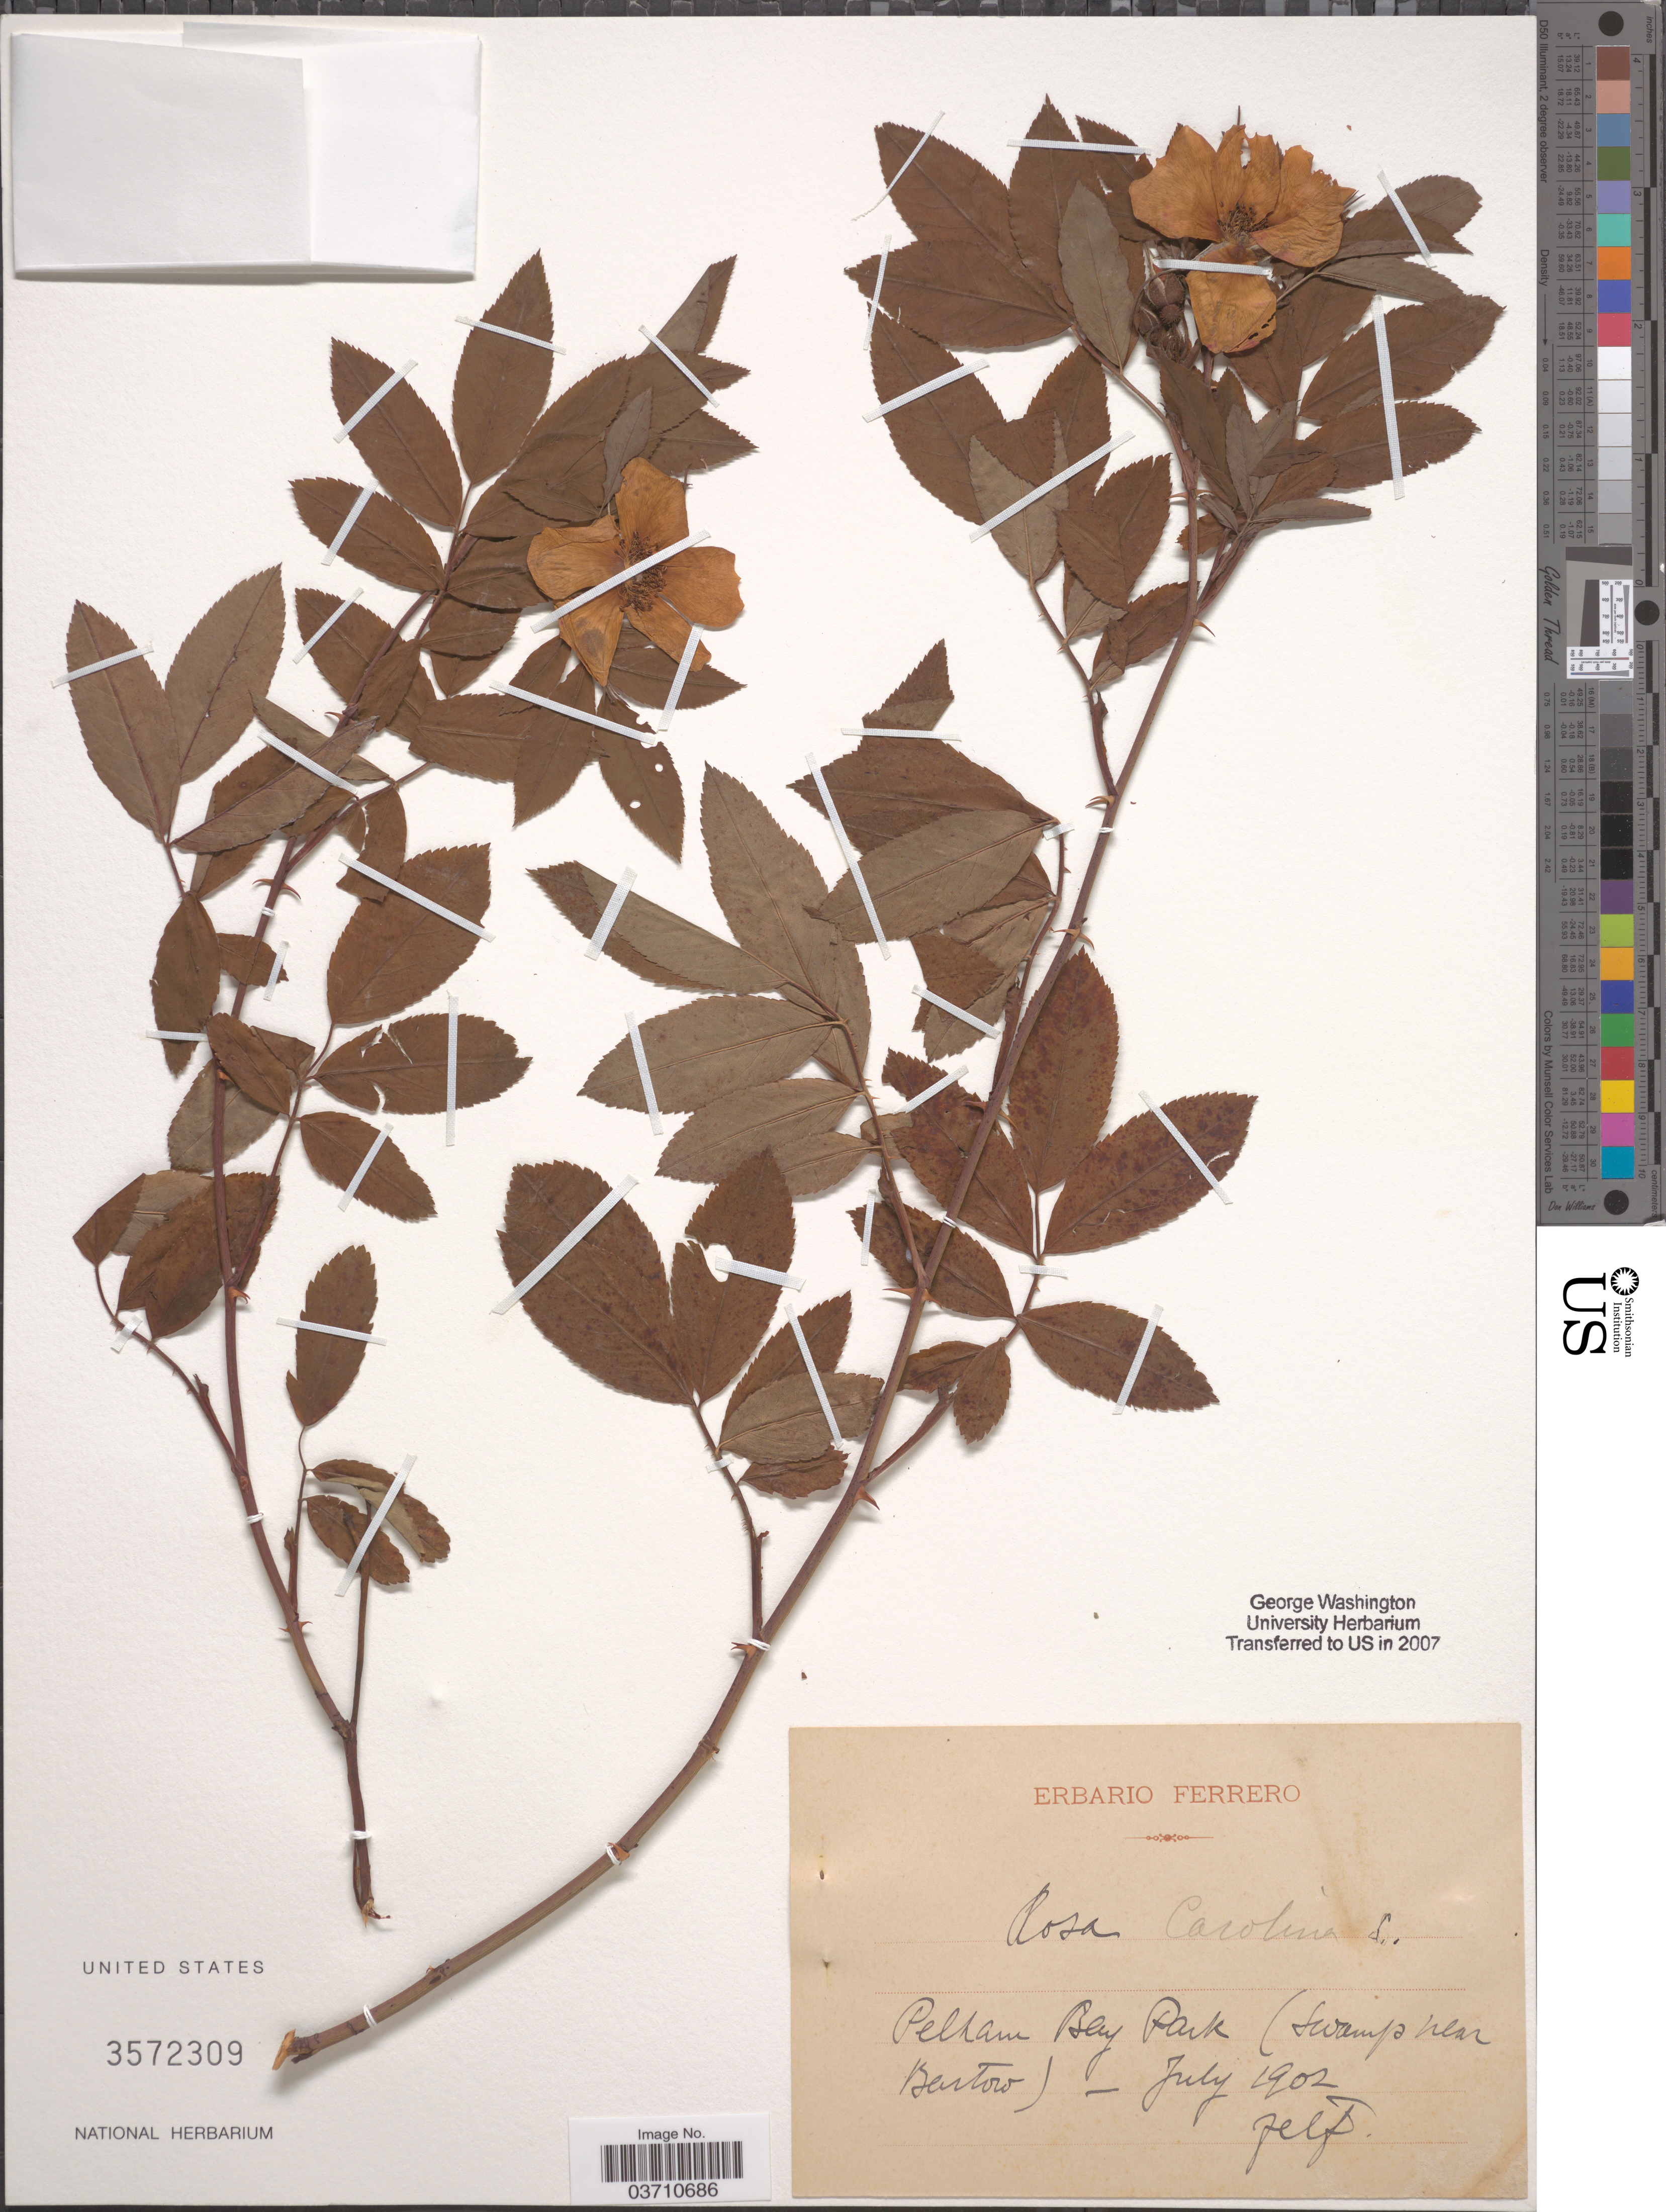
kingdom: Plantae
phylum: Tracheophyta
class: Magnoliopsida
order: Rosales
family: Rosaceae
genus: Rosa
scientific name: Rosa carolina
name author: L.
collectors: F. Ferrero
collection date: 1902-07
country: United States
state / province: New York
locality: Pelham Bay Park (swamp near Bartow).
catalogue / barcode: US 3572309